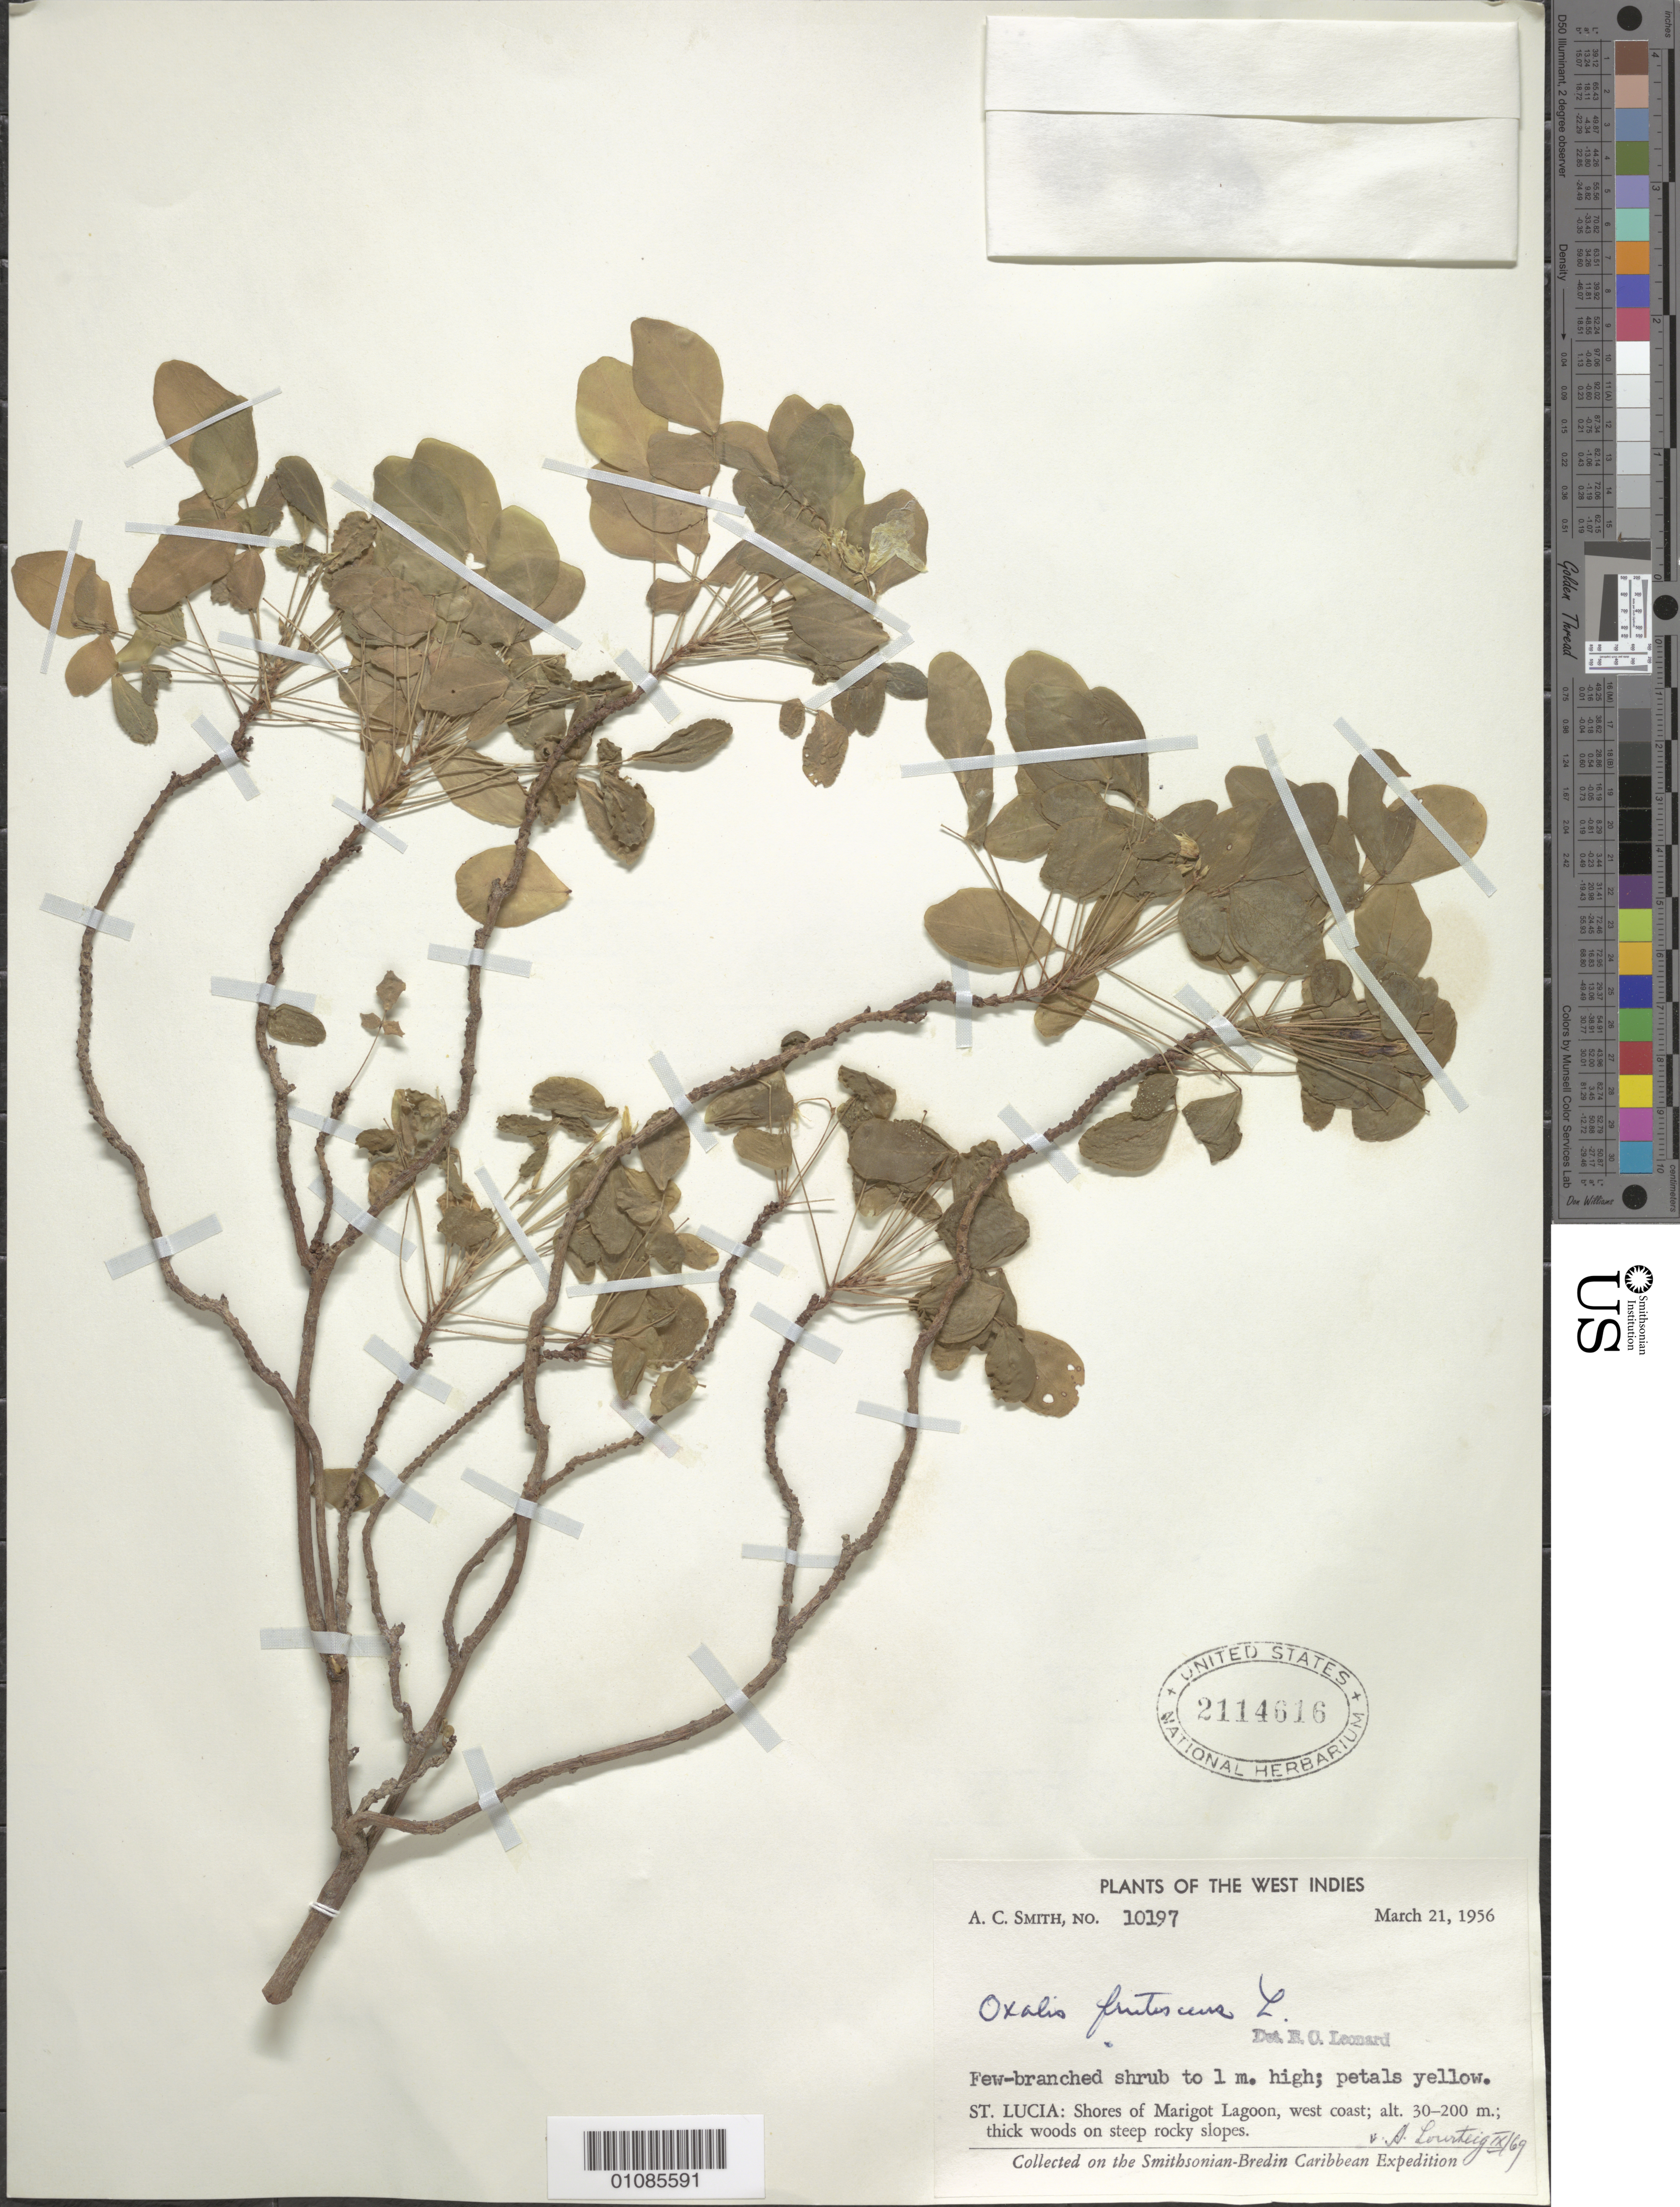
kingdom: Plantae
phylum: Tracheophyta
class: Magnoliopsida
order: Oxalidales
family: Oxalidaceae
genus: Oxalis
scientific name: Oxalis frutescens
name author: L.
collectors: A. C. Smith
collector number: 10197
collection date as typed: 21 Mar 1956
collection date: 1956-03-21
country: St. Lucia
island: St. Lucia I.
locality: Shores on Marigot Lagoon, W coast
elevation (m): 30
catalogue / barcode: US 2114616